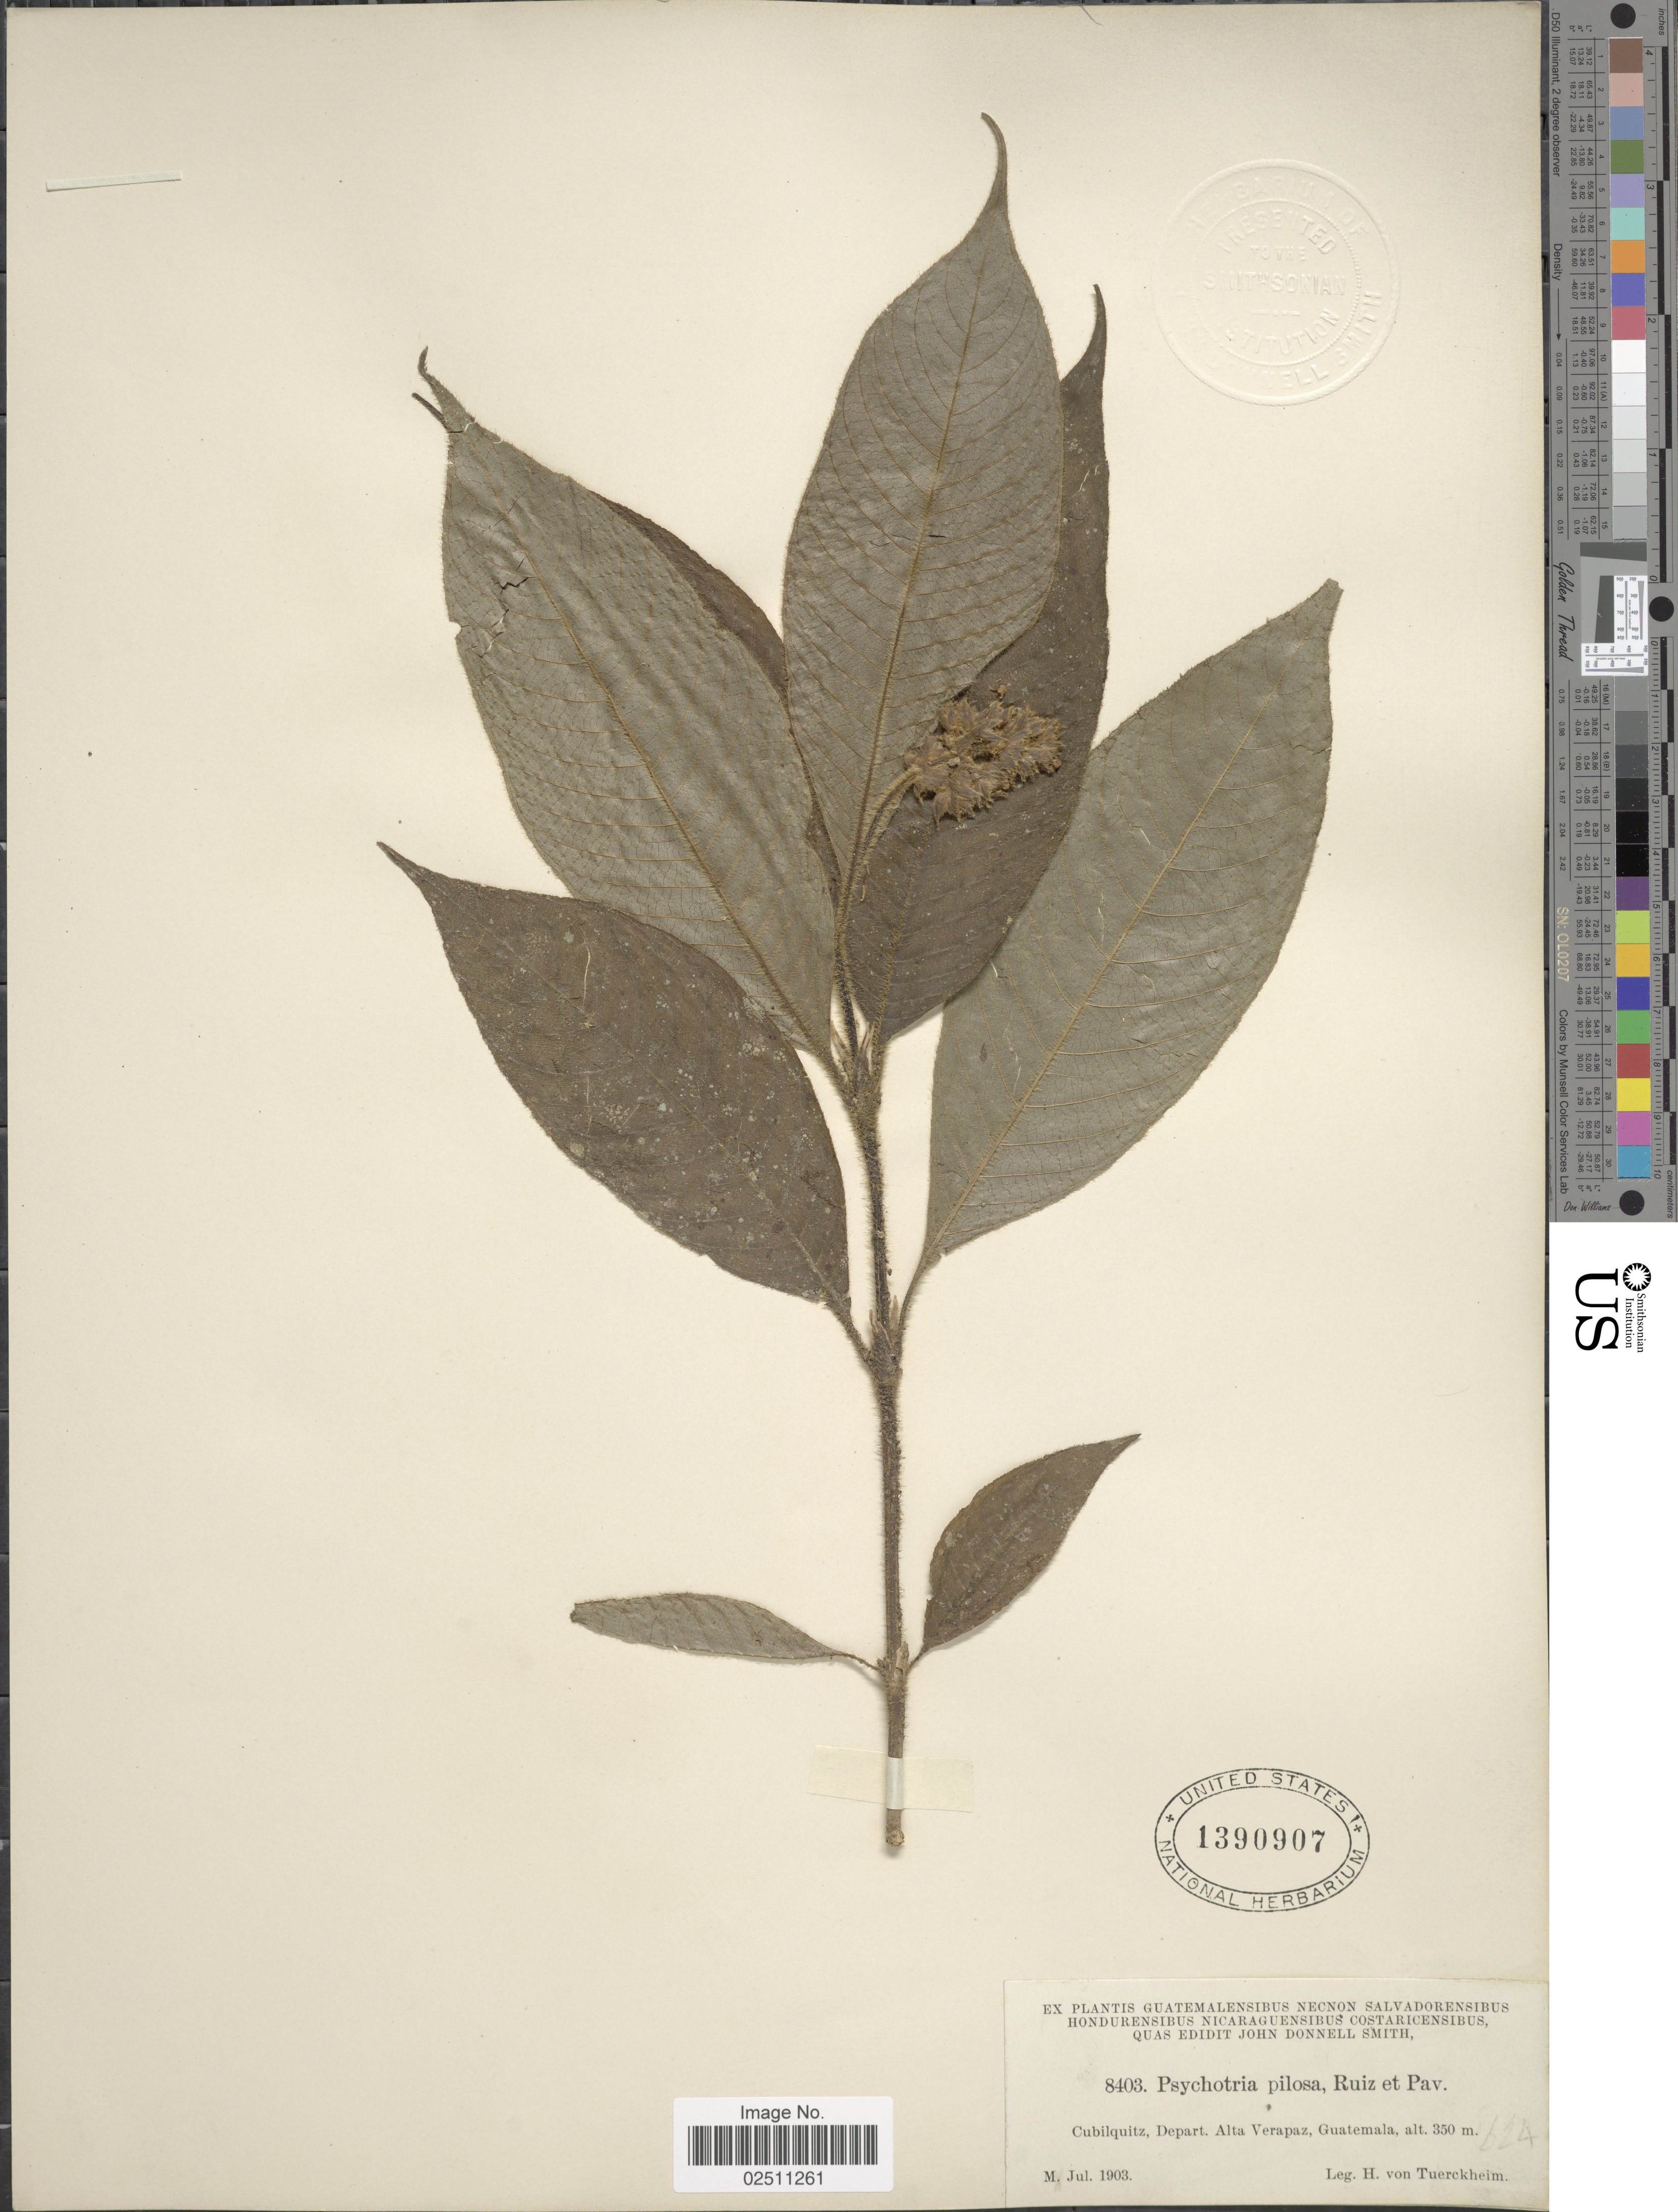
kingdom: Plantae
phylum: Tracheophyta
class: Magnoliopsida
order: Gentianales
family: Rubiaceae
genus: Psychotria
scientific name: Psychotria pilosa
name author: Ruiz & Pav.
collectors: H. von Türckheim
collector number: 8403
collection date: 1903-07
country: Guatemala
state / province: Alta Verapaz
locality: Cubilquitz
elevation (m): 350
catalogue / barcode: US 1390907